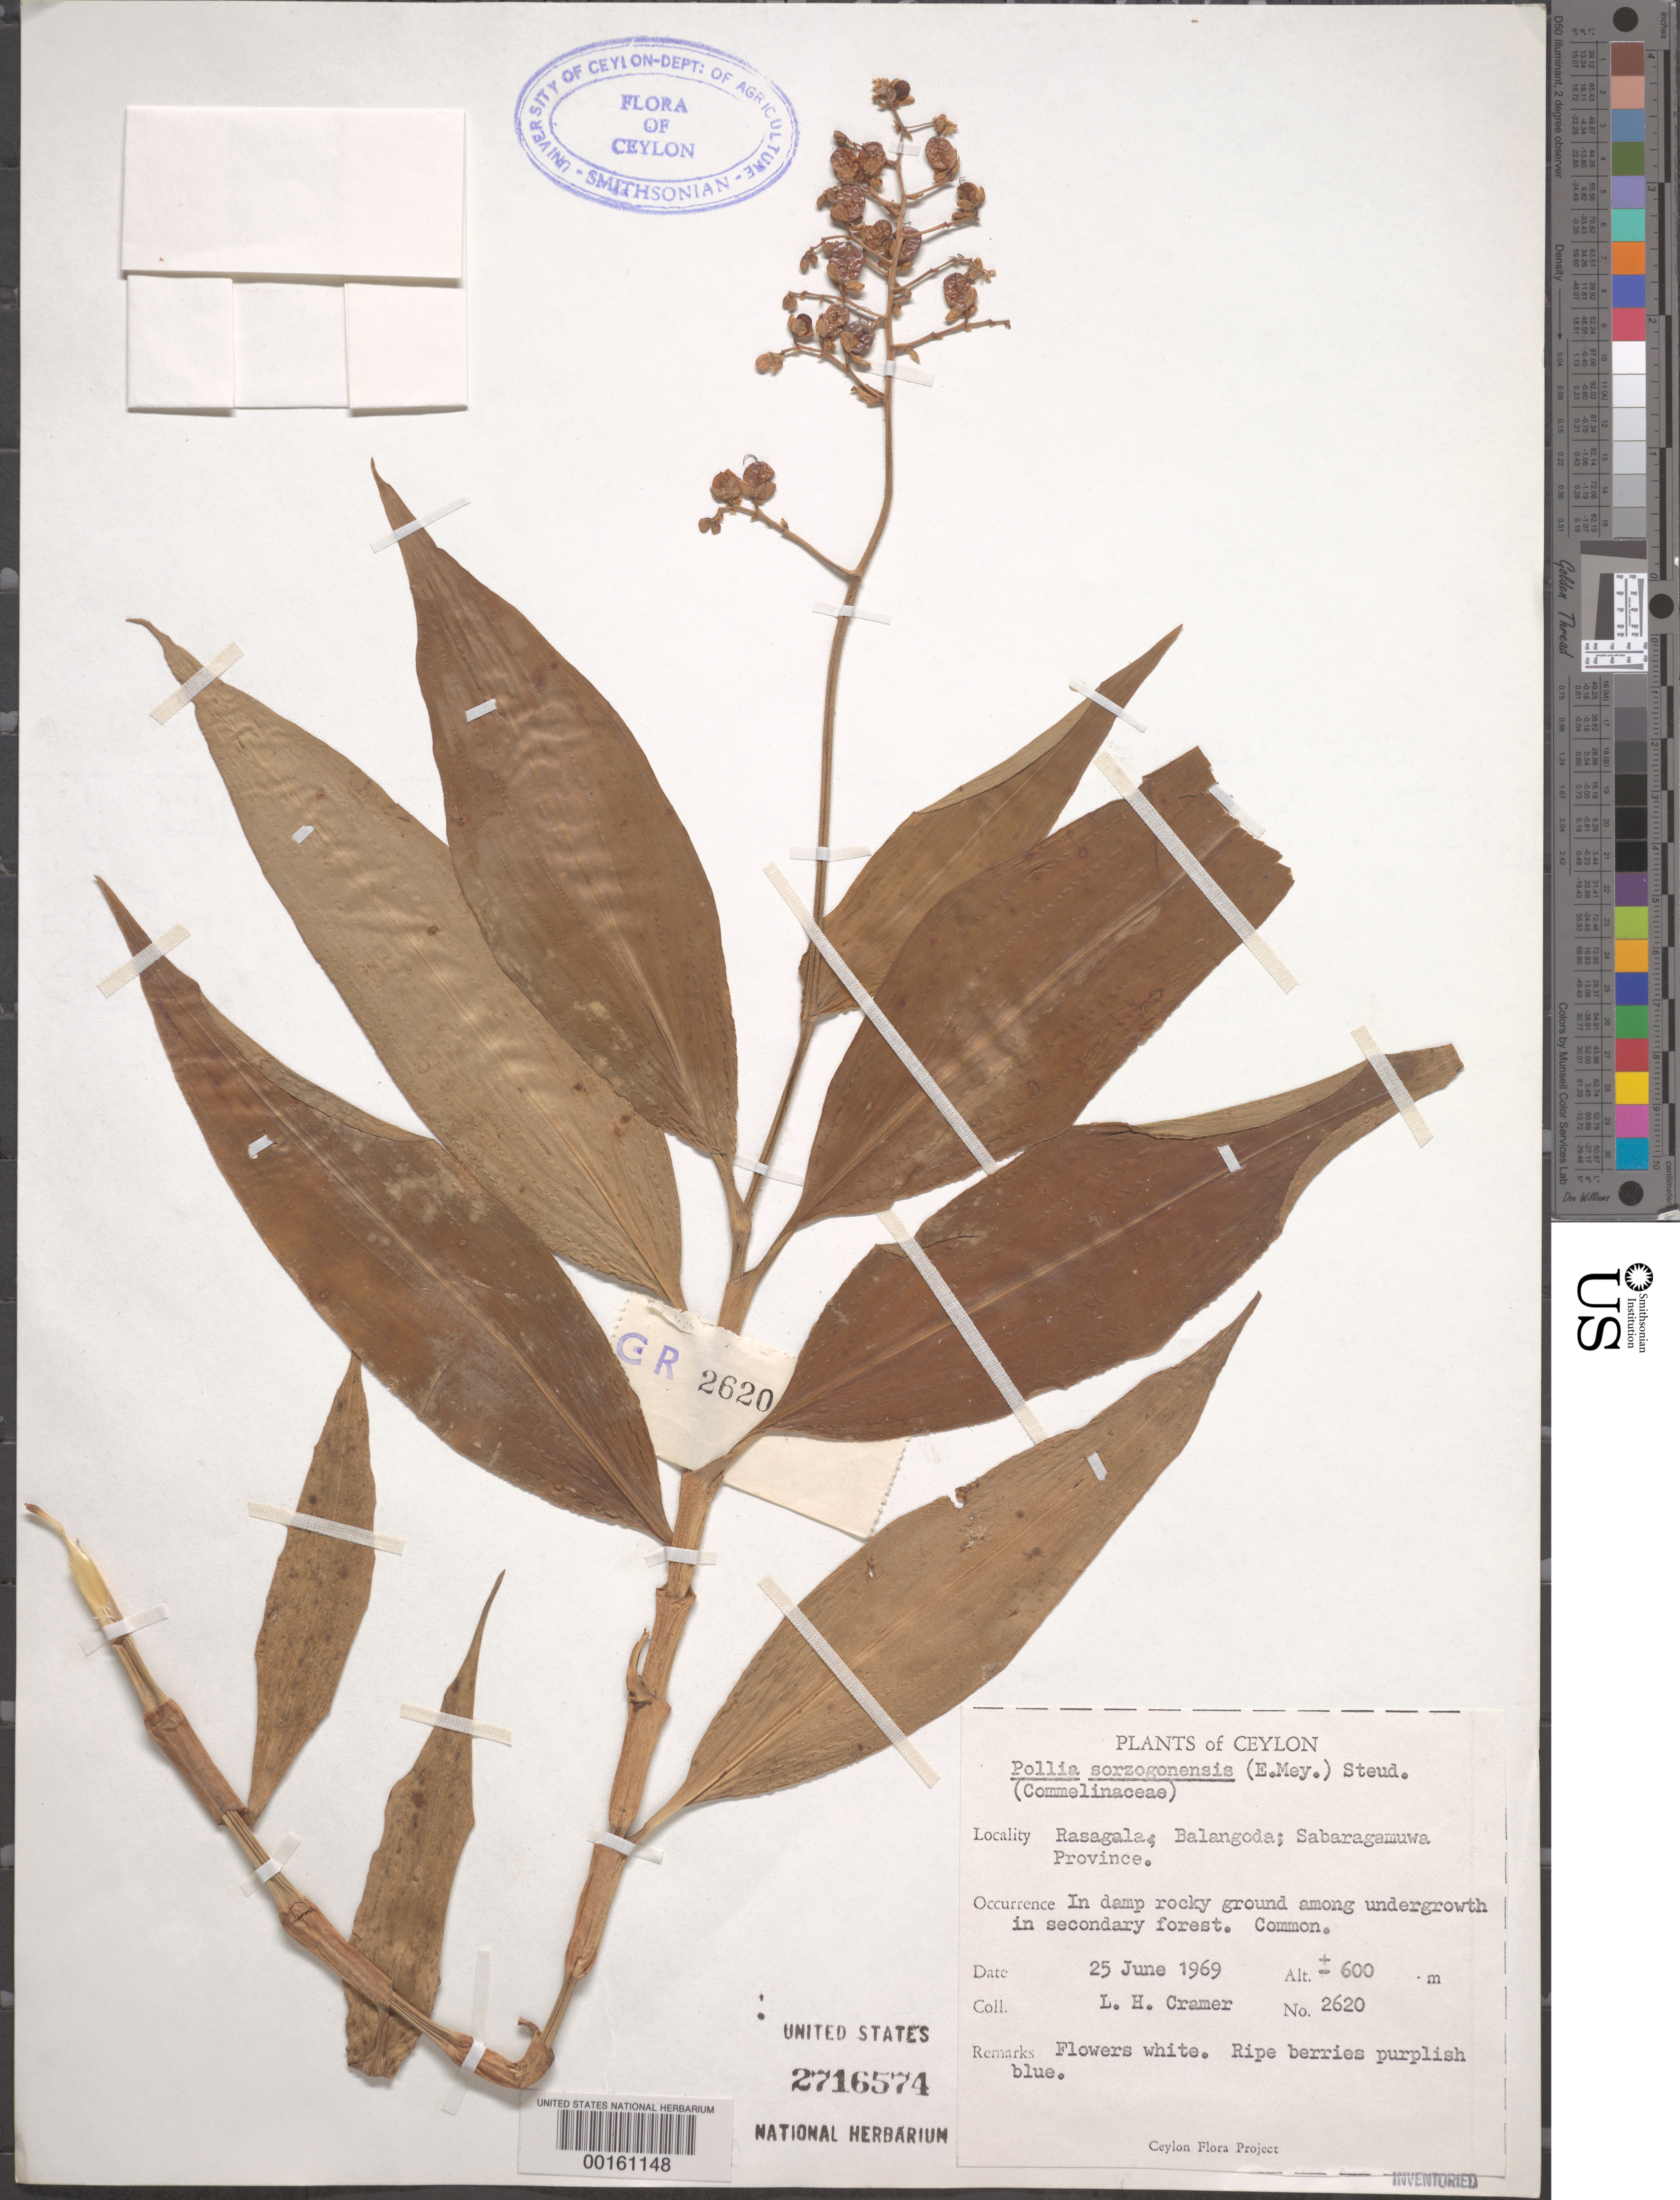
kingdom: Plantae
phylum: Tracheophyta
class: Liliopsida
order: Commelinales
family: Commelinaceae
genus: Pollia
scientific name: Pollia secundiflora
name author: (Blume) Bakh. f.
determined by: Faden, Robert B., (US), Smithsonian Institution - National Museum of Natural History (UNITED STATES)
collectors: L. H. Cramer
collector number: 2620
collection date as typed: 25 Jun 1969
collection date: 1969-06-25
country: Sri Lanka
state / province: Sabaragamuwa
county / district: Ratnapura Dist.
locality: Rasagala, balangoda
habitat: Damp rocky ground among undergrowth in seondary forest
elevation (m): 600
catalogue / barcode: US 2716574